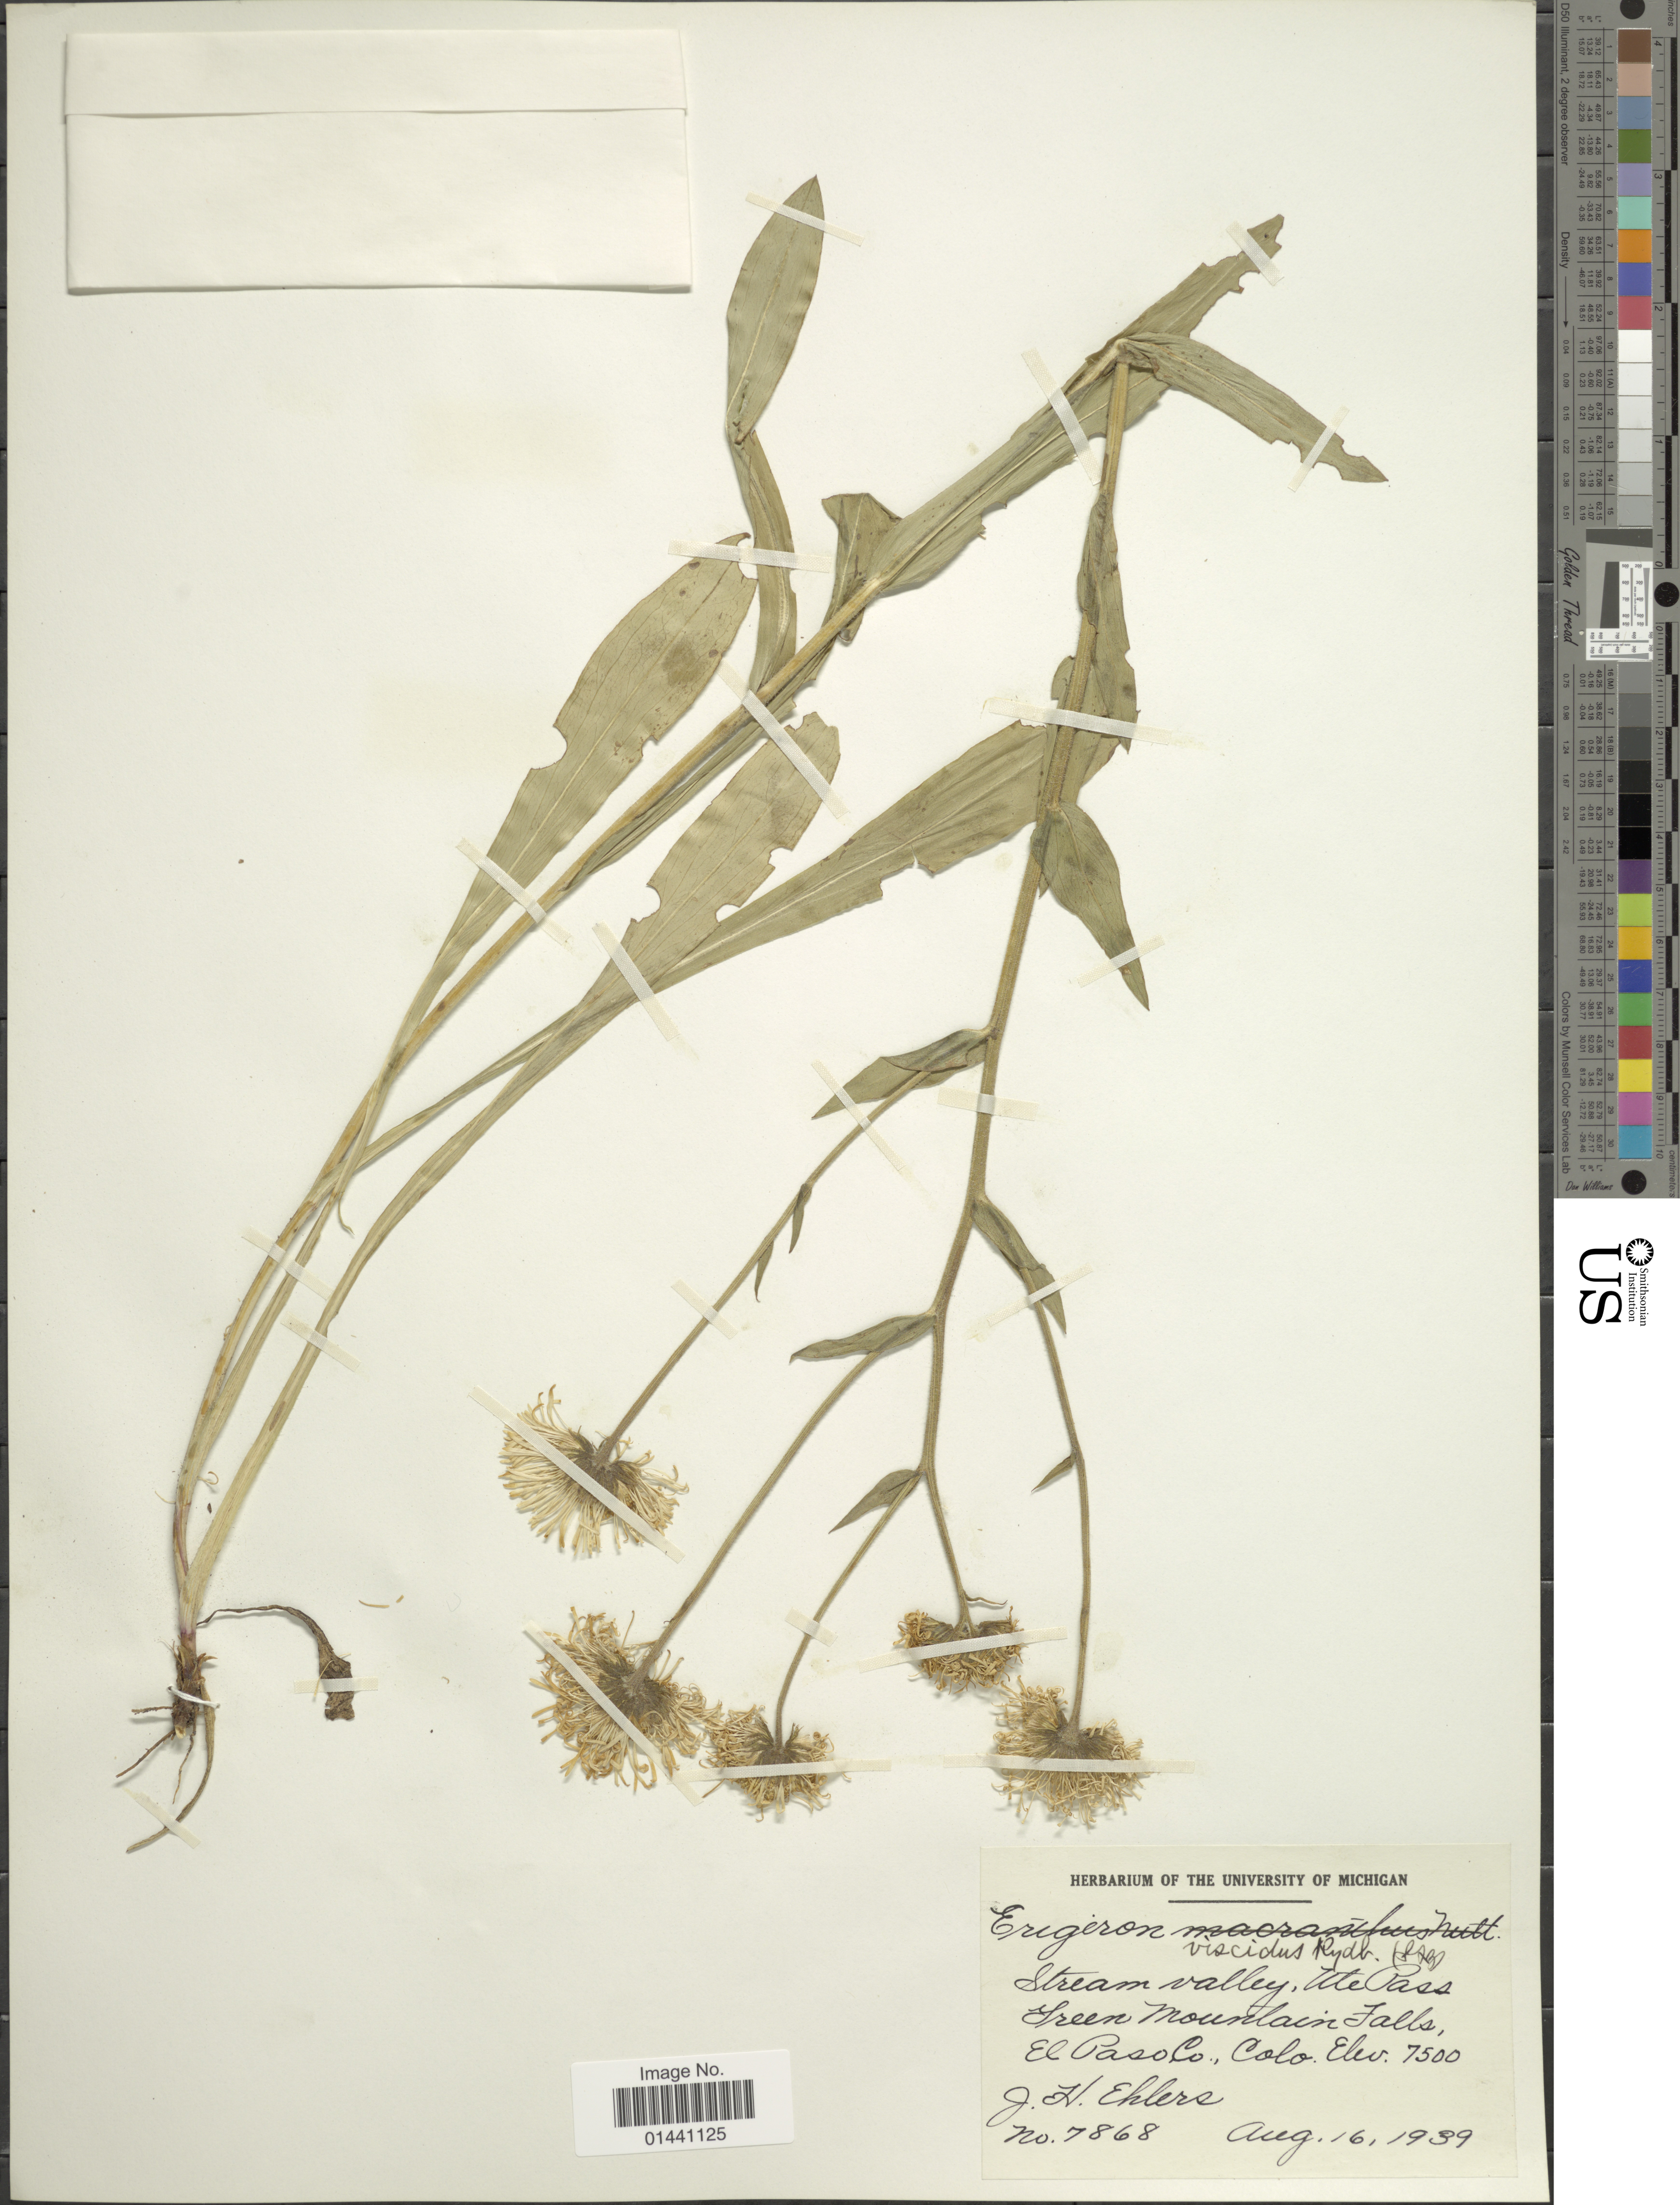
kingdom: Plantae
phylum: Tracheophyta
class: Magnoliopsida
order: Asterales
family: Asteraceae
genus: Erigeron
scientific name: Erigeron viscidus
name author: Rydb.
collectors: J. H. Ehlers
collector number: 1868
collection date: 1939-08-16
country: United States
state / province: Colorado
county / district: El Paso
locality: Stream valley, Ute Pass, Green Mountain Falls, El Paso Co